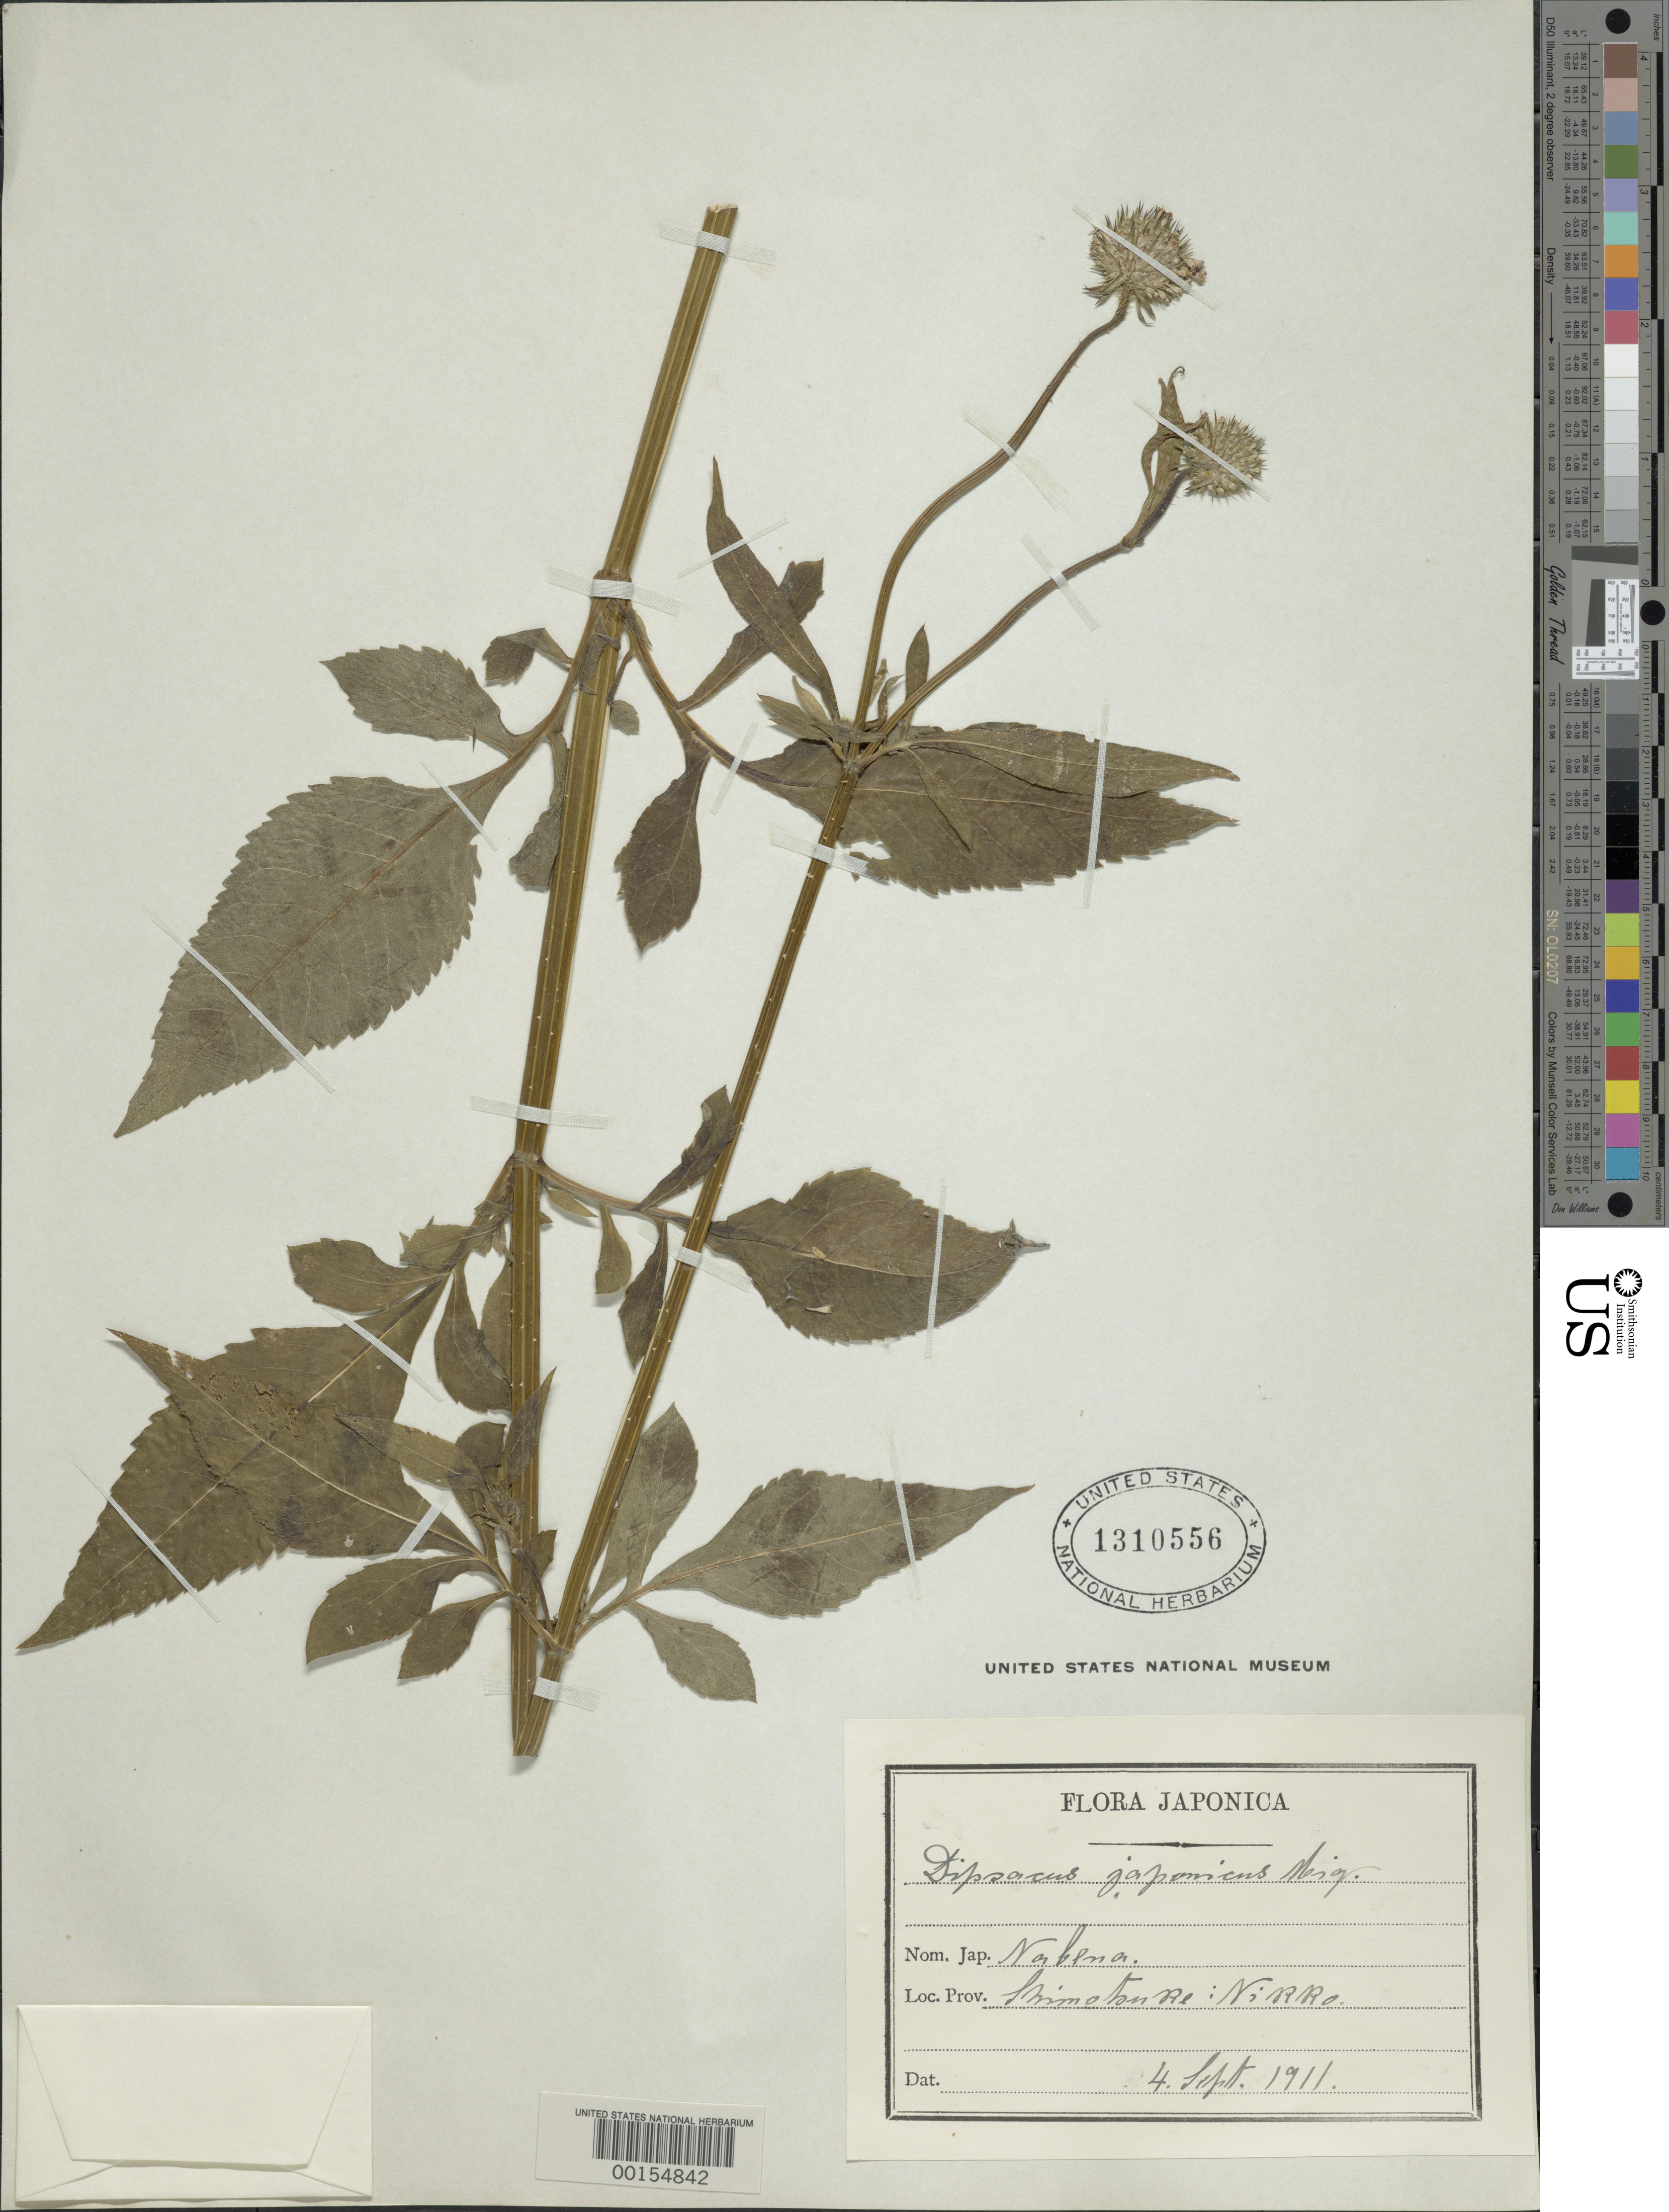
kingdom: Plantae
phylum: Tracheophyta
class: Magnoliopsida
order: Dipsacales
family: Caprifoliaceae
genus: Dipsacus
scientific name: Dipsacus japonicus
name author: Miq.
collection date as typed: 04 Sep 1911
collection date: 1911-09-04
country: Japan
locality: Shimotsuke: Nikko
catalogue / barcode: US 1310556